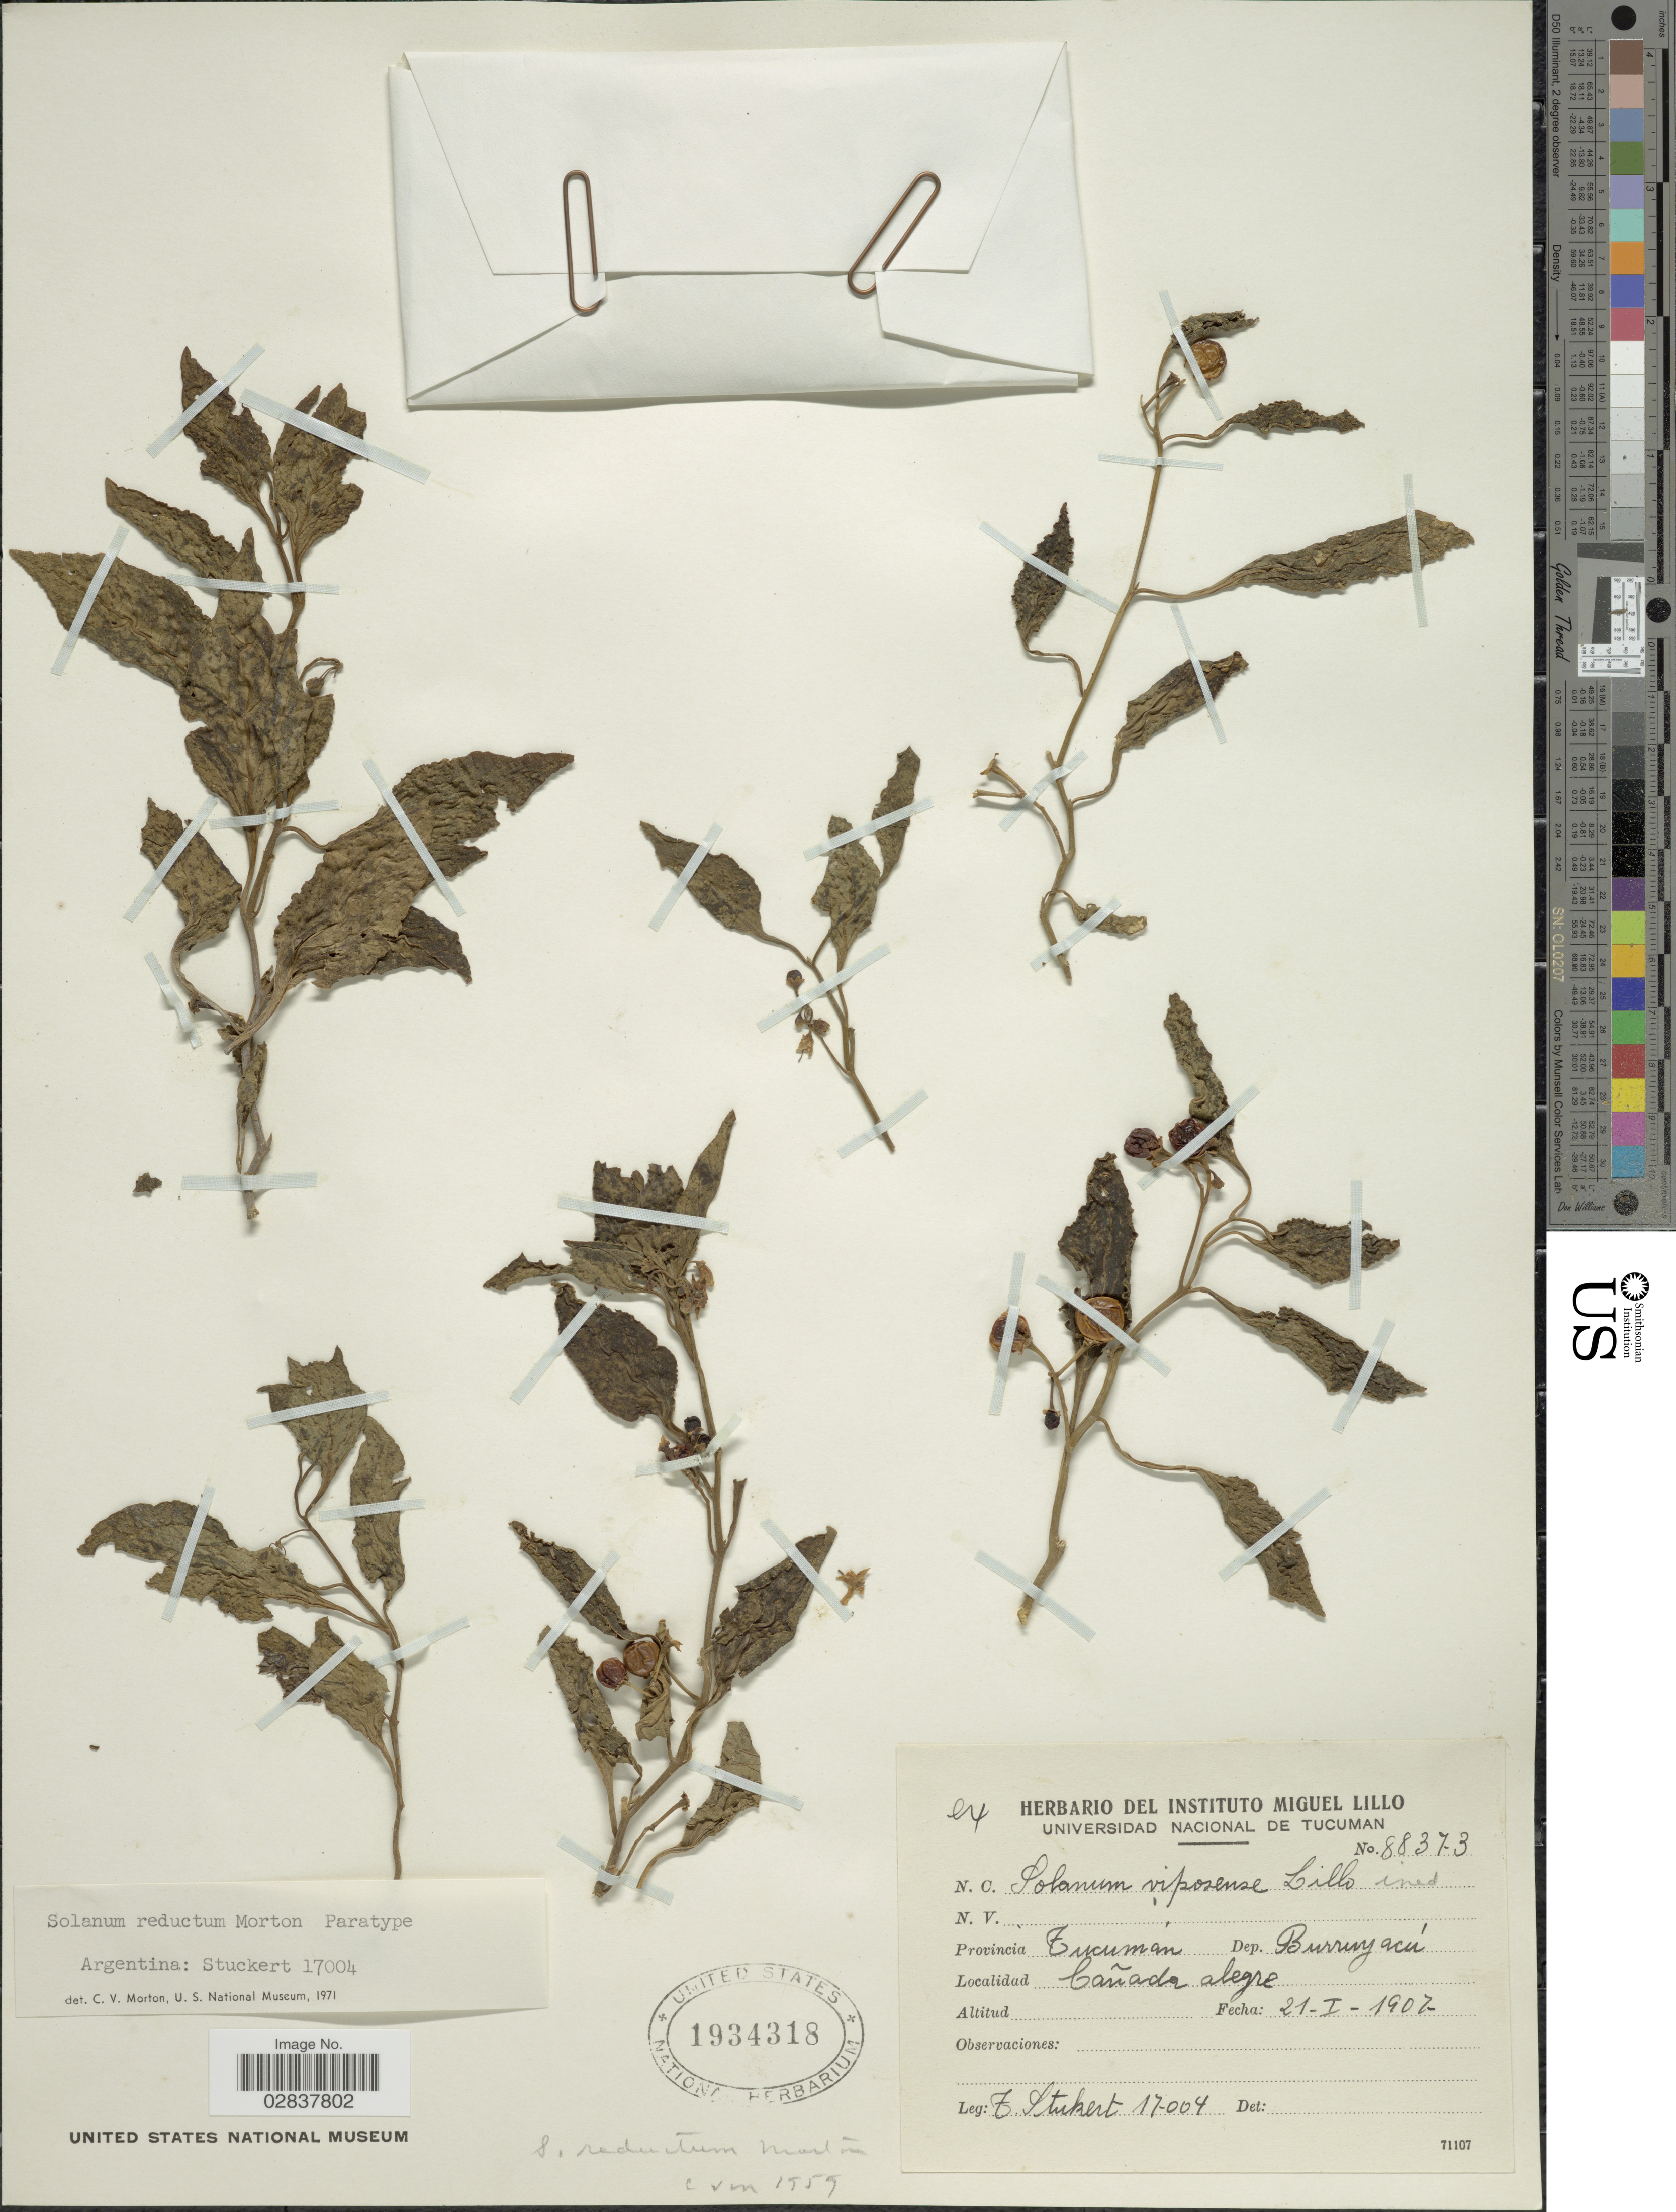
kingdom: Plantae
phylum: Tracheophyta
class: Magnoliopsida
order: Solanales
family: Solanaceae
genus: Solanum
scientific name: Solanum reductum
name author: C.V. Morton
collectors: T. Stukert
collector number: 17004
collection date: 1907-01-21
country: Argentina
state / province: Tucuman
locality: Dep. Burruyacú. Cañada alegre.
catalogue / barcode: US 1934318